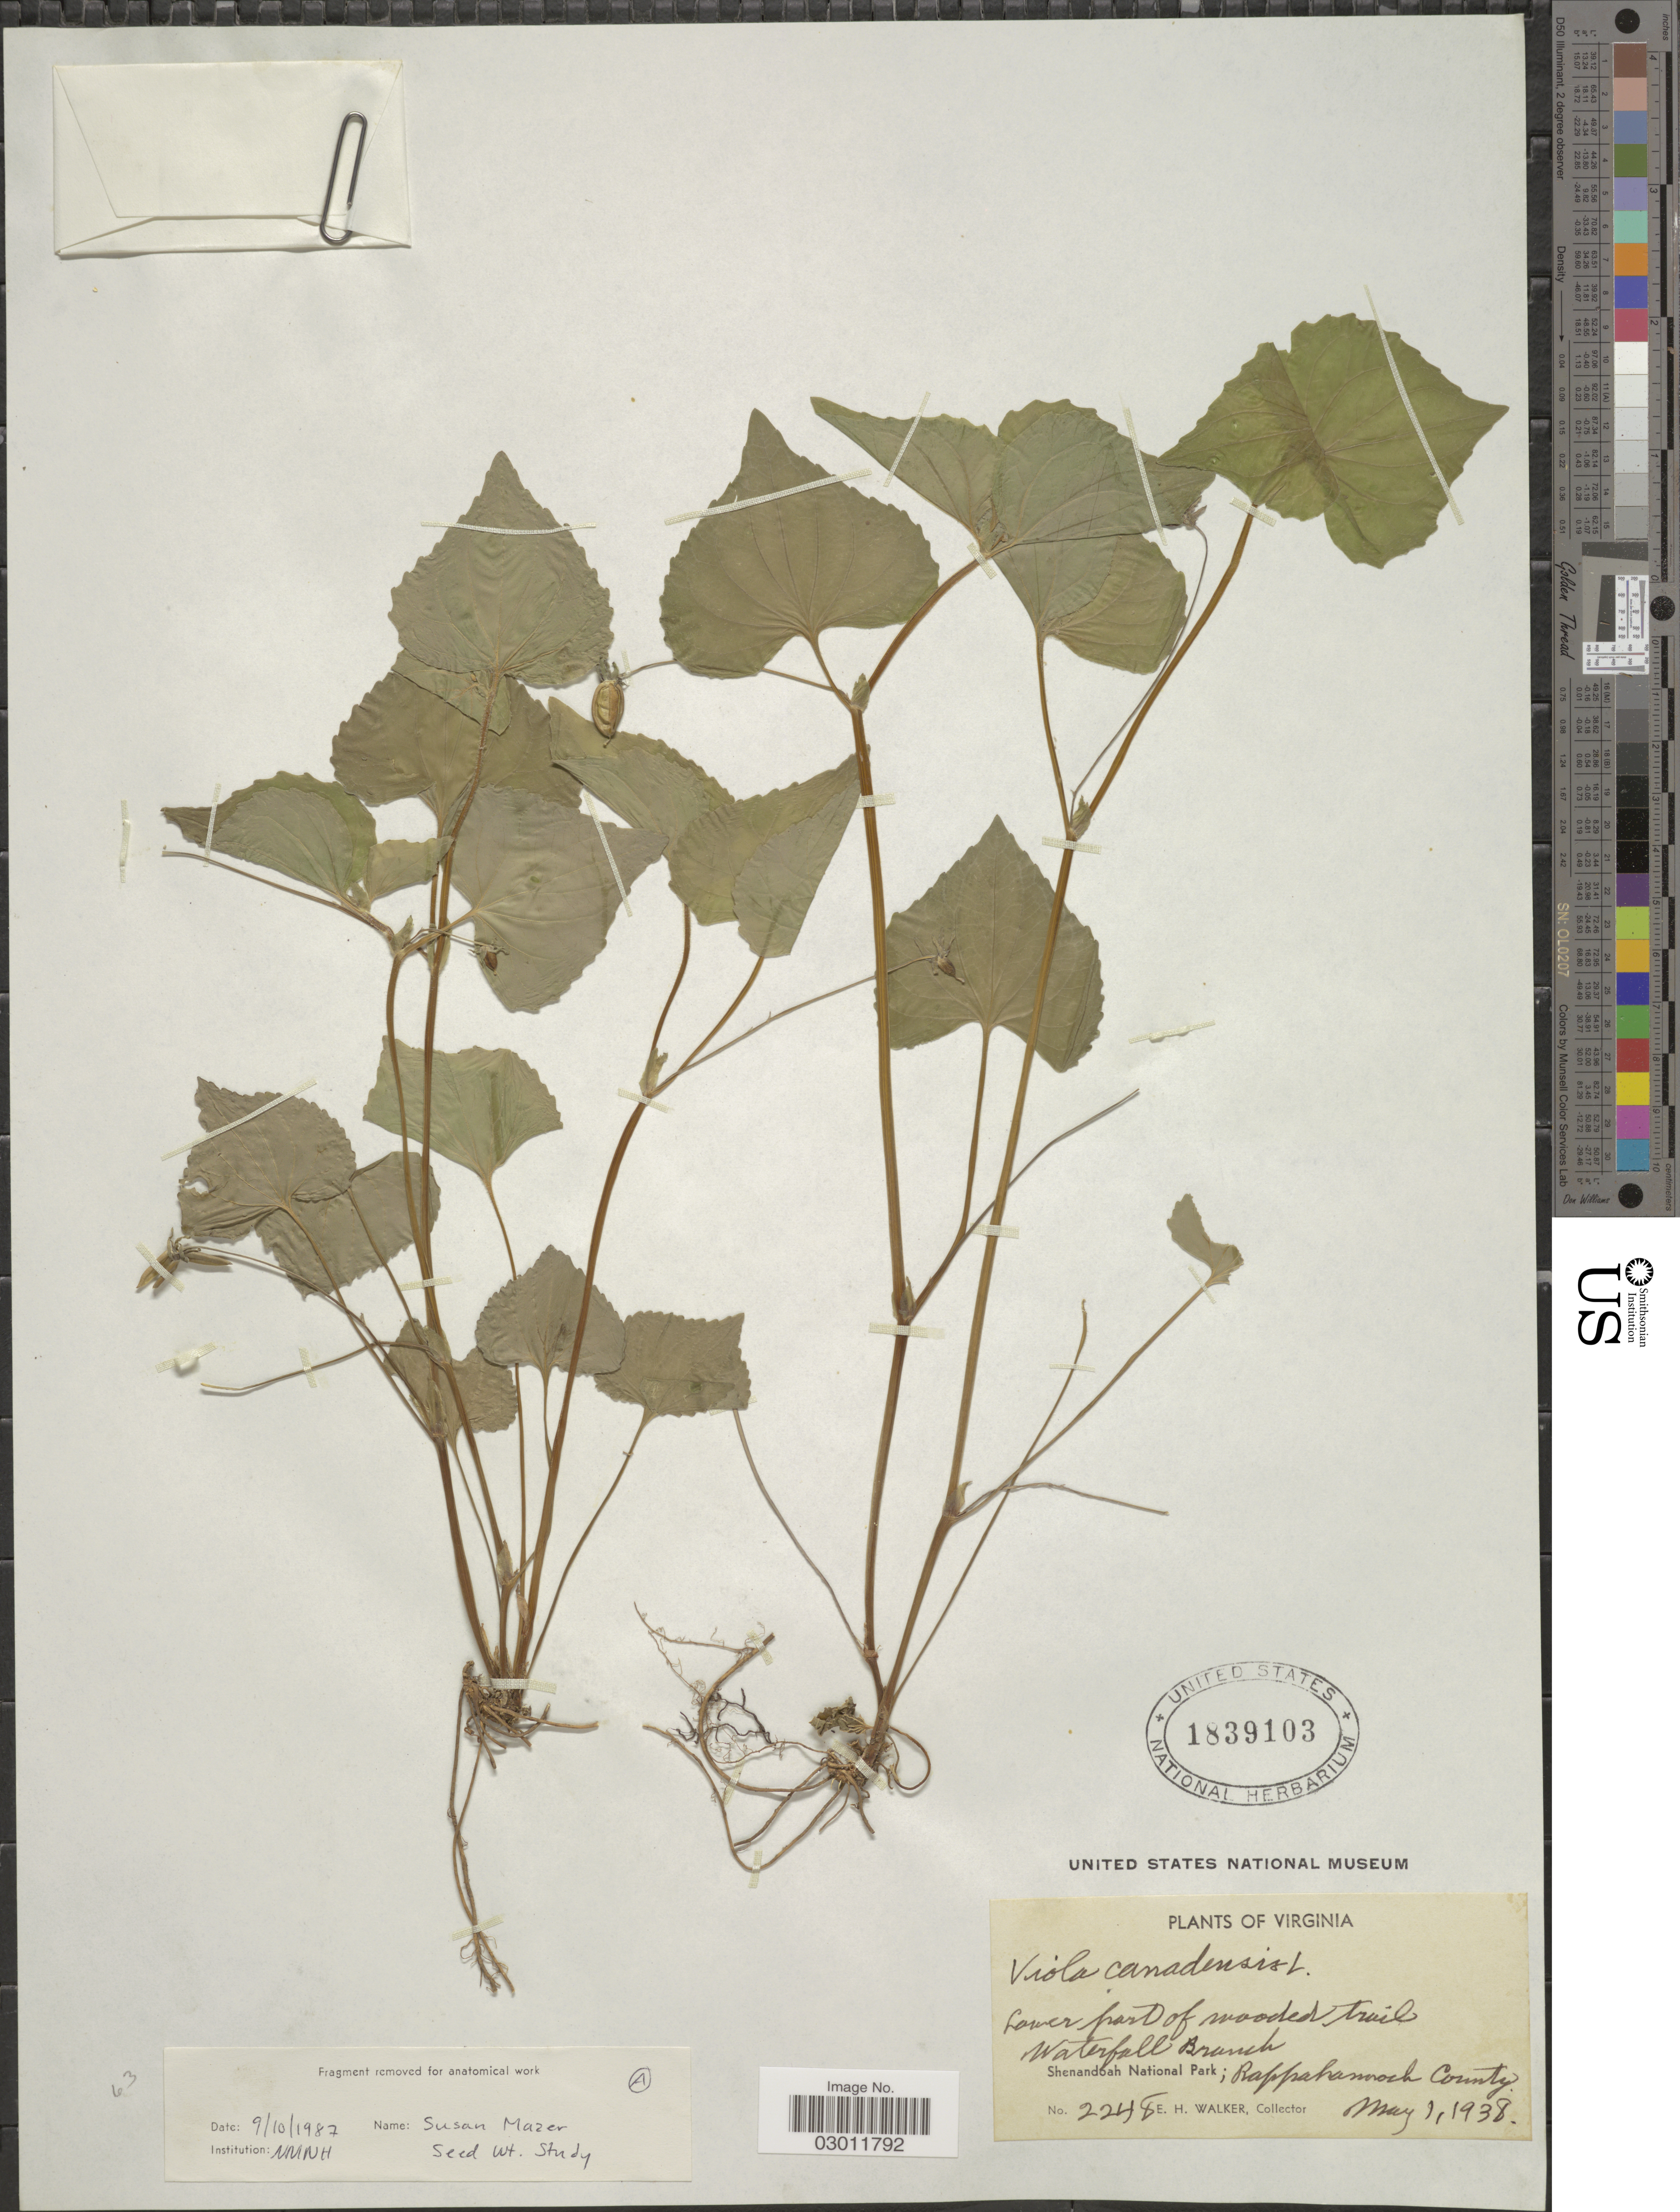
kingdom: Plantae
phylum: Tracheophyta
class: Magnoliopsida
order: Malpighiales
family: Violaceae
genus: Viola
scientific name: Viola canadensis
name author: L.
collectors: E. H. Walker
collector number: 2248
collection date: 1938-05-01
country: United States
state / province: Virginia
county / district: Rappahannock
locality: Lower part of wooded trail Waterfall Branch. Shenandoah National Park.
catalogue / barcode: US 1839103